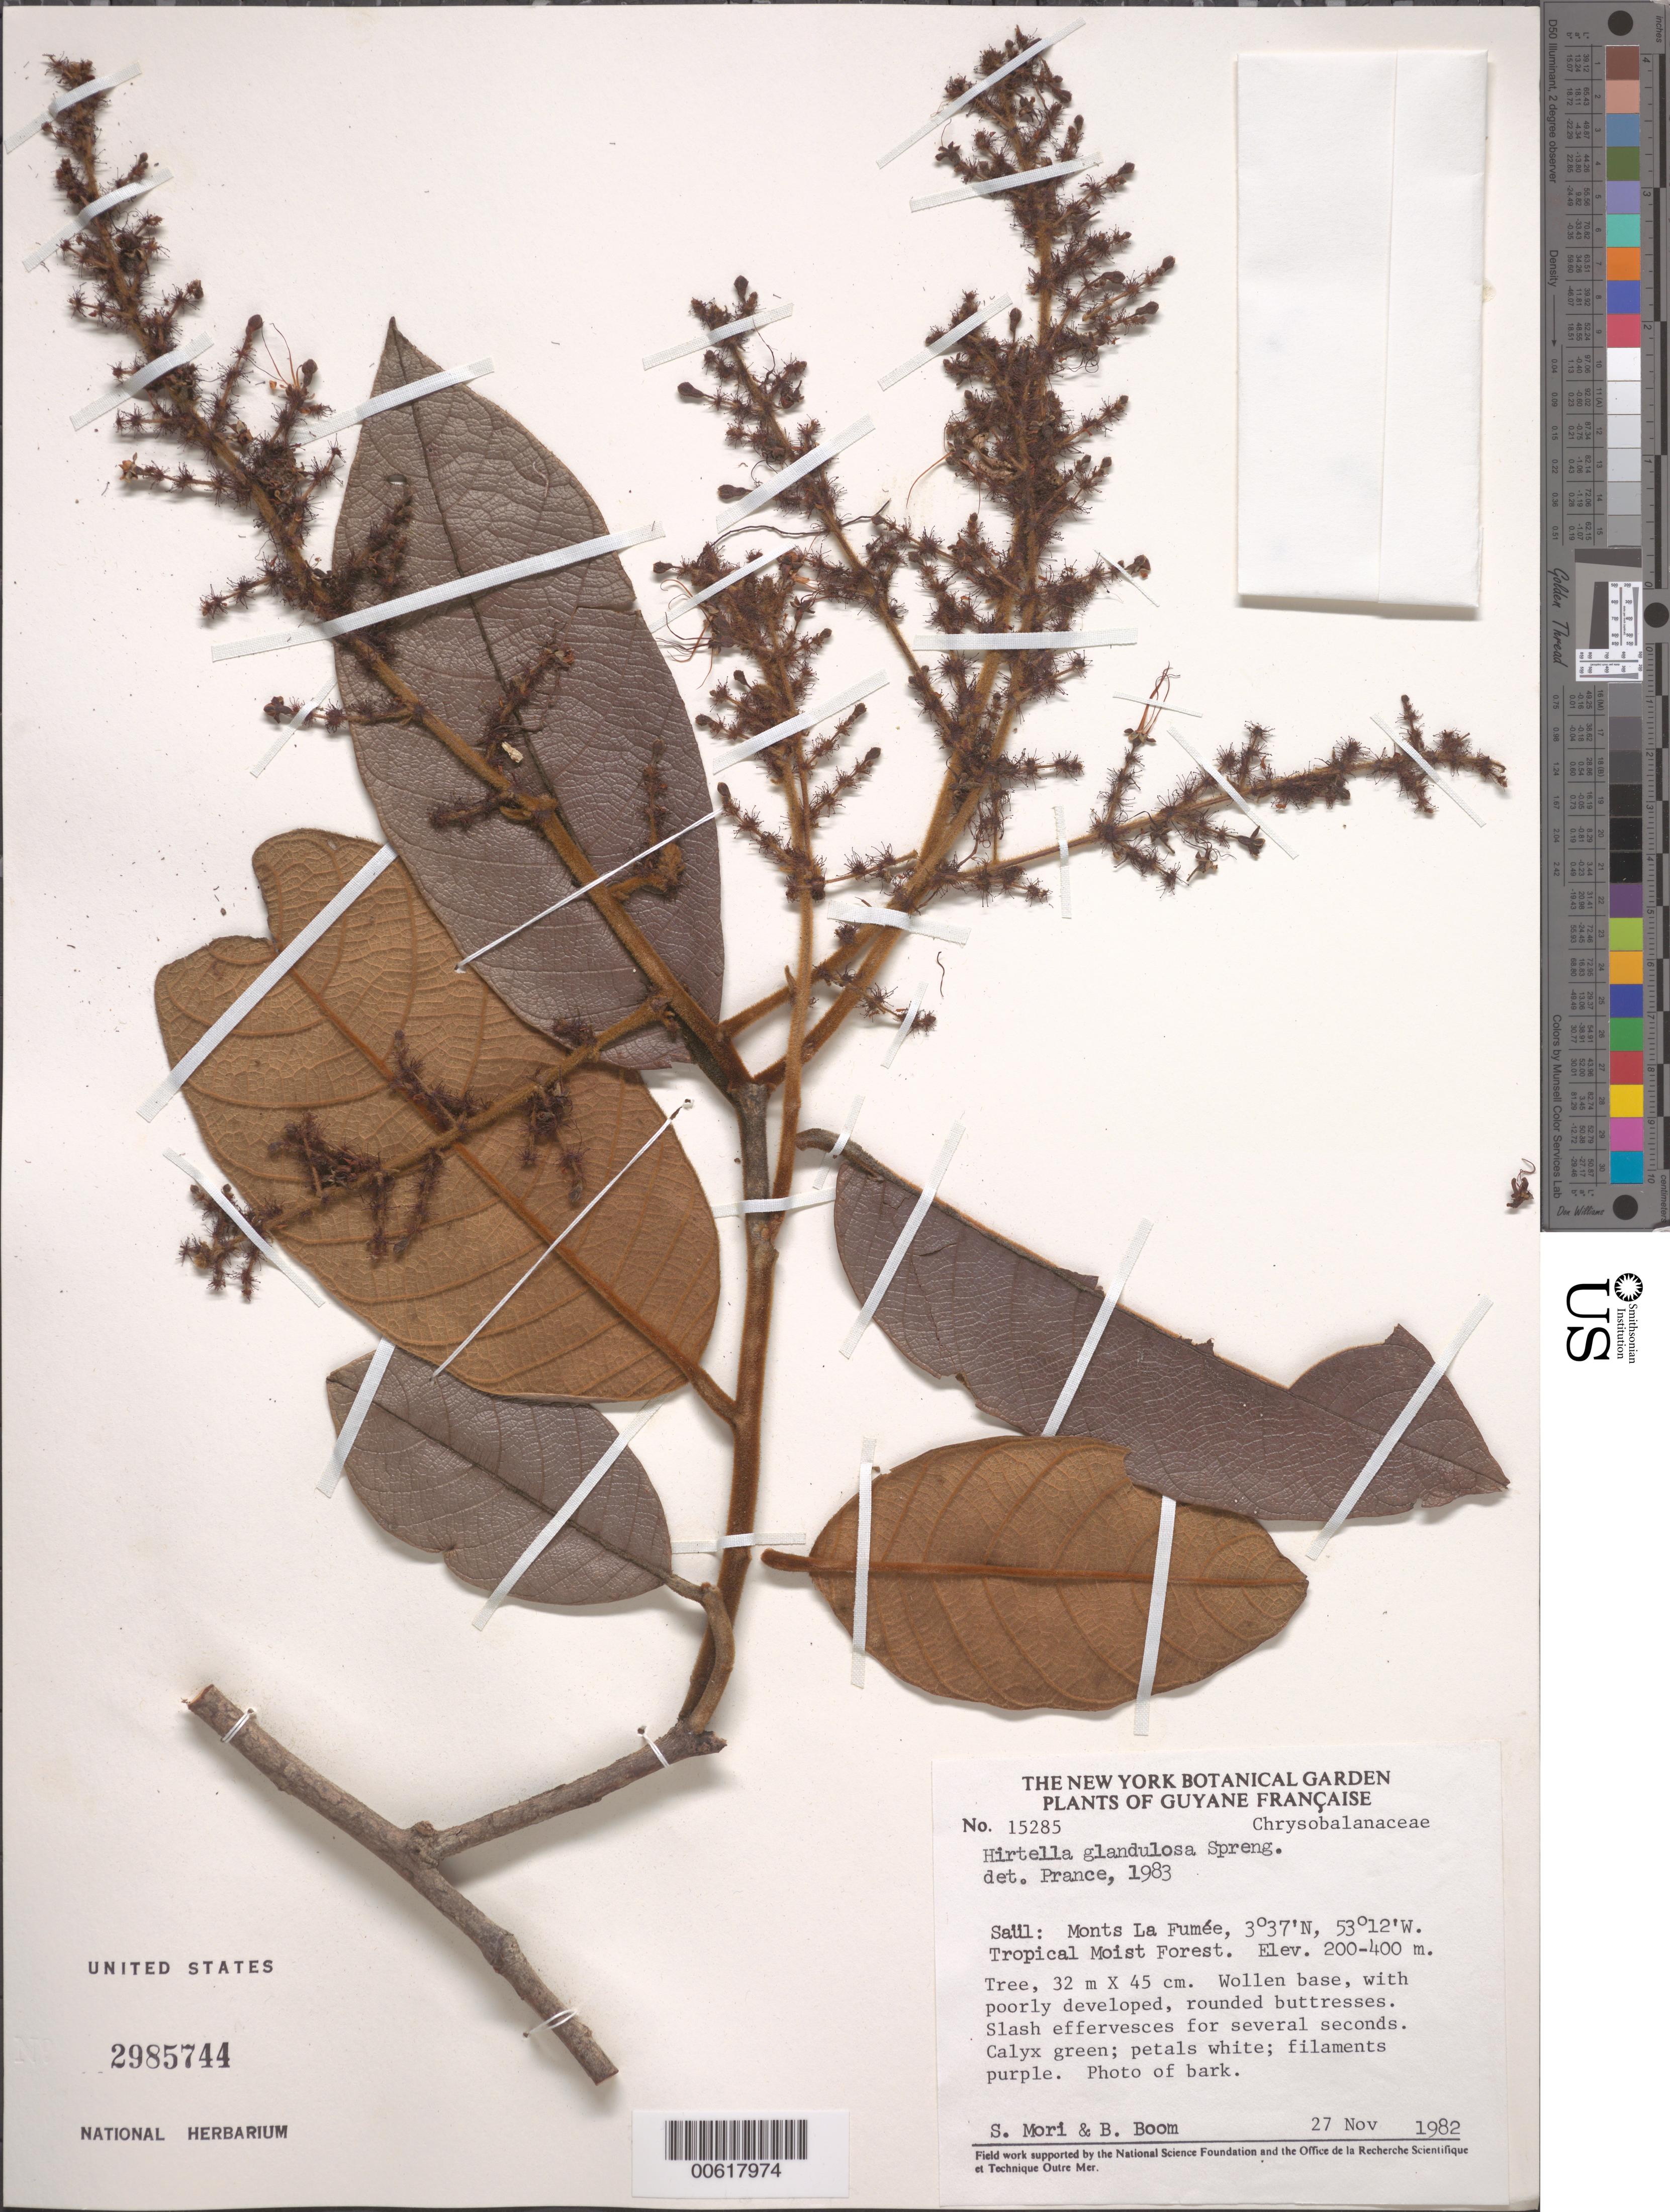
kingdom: Plantae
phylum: Tracheophyta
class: Magnoliopsida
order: Malpighiales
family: Chrysobalanaceae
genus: Hirtella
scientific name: Hirtella glandulosa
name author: Spreng.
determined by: Prance, G. T.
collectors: S. Mori & B. M. Boom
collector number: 15285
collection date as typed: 27-Nov-82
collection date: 1982-11-27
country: French Guiana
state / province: Saint-Laurent-du-Maroni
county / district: Saül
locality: Saül, Monts La Fumée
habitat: Tropical moist forest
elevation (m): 200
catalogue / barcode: US 2985744